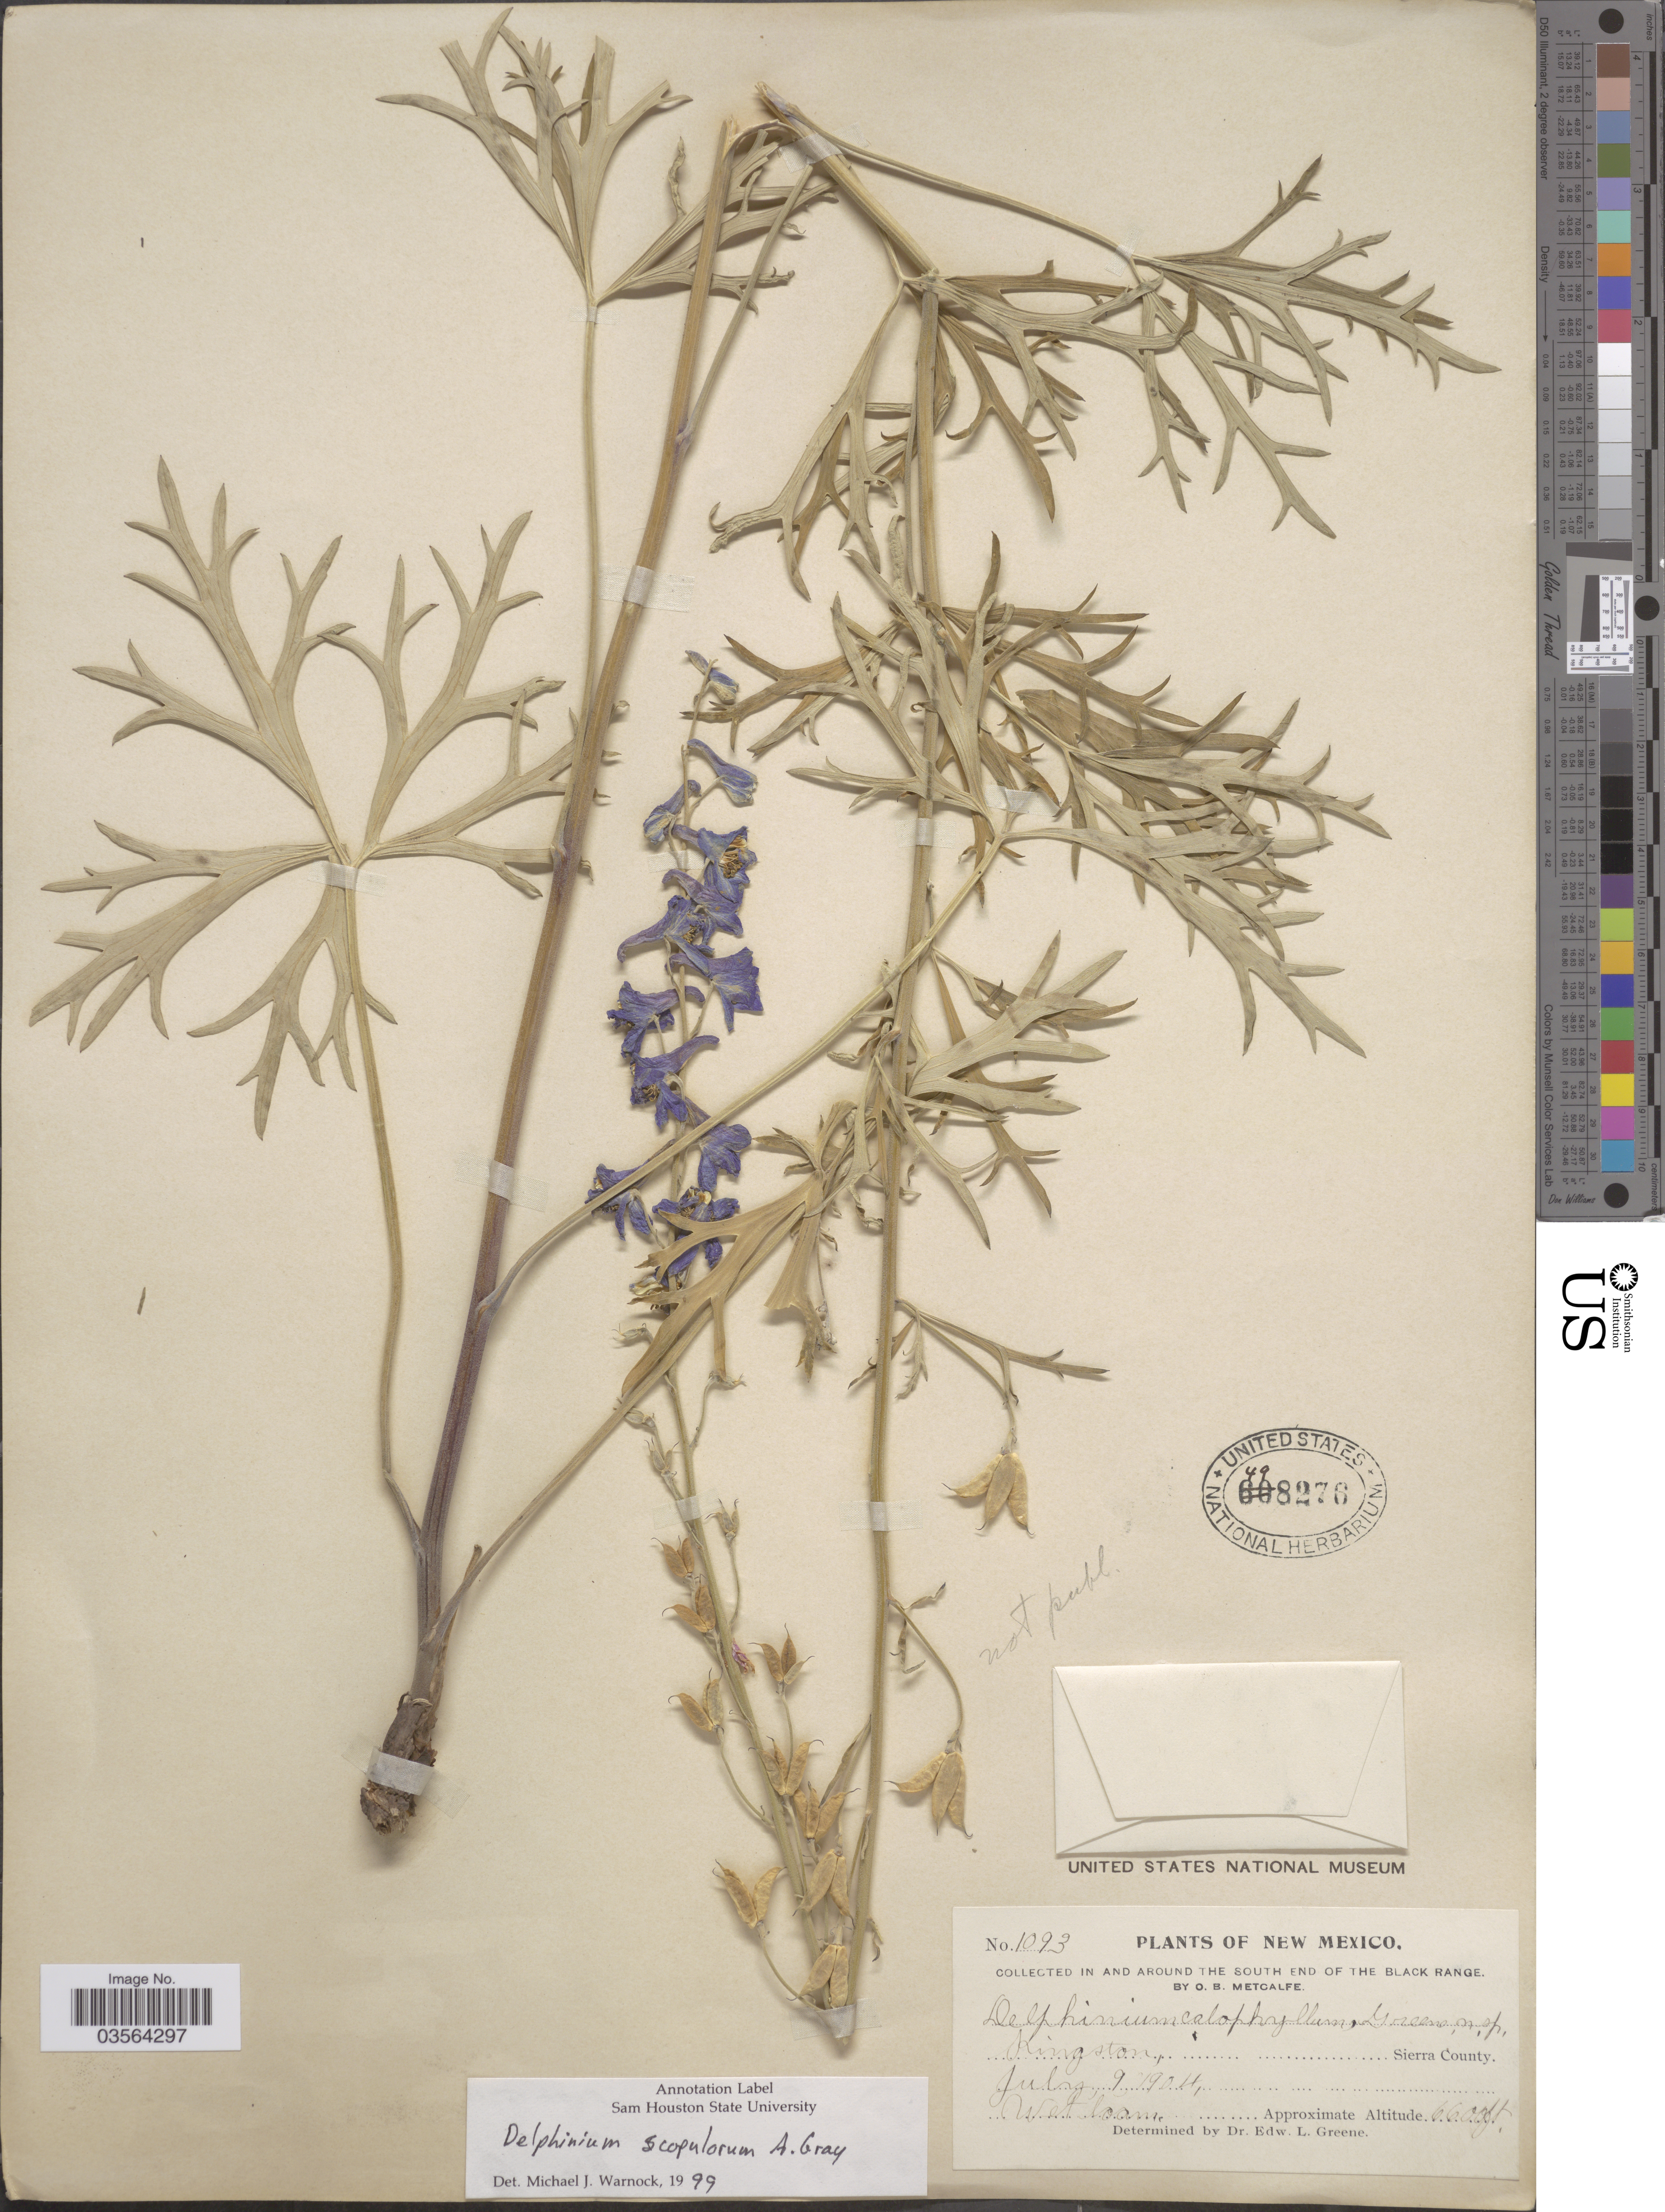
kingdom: Plantae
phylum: Tracheophyta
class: Magnoliopsida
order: Ranunculales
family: Ranunculaceae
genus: Delphinium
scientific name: Delphinium scopulorum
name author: A. Gray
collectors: O. B. Metcalfe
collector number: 1093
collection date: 1904-07-09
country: United States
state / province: New Mexico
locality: In and around the South End of the Black Range, Kingston, Sierra County.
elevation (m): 2012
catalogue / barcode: US 498276